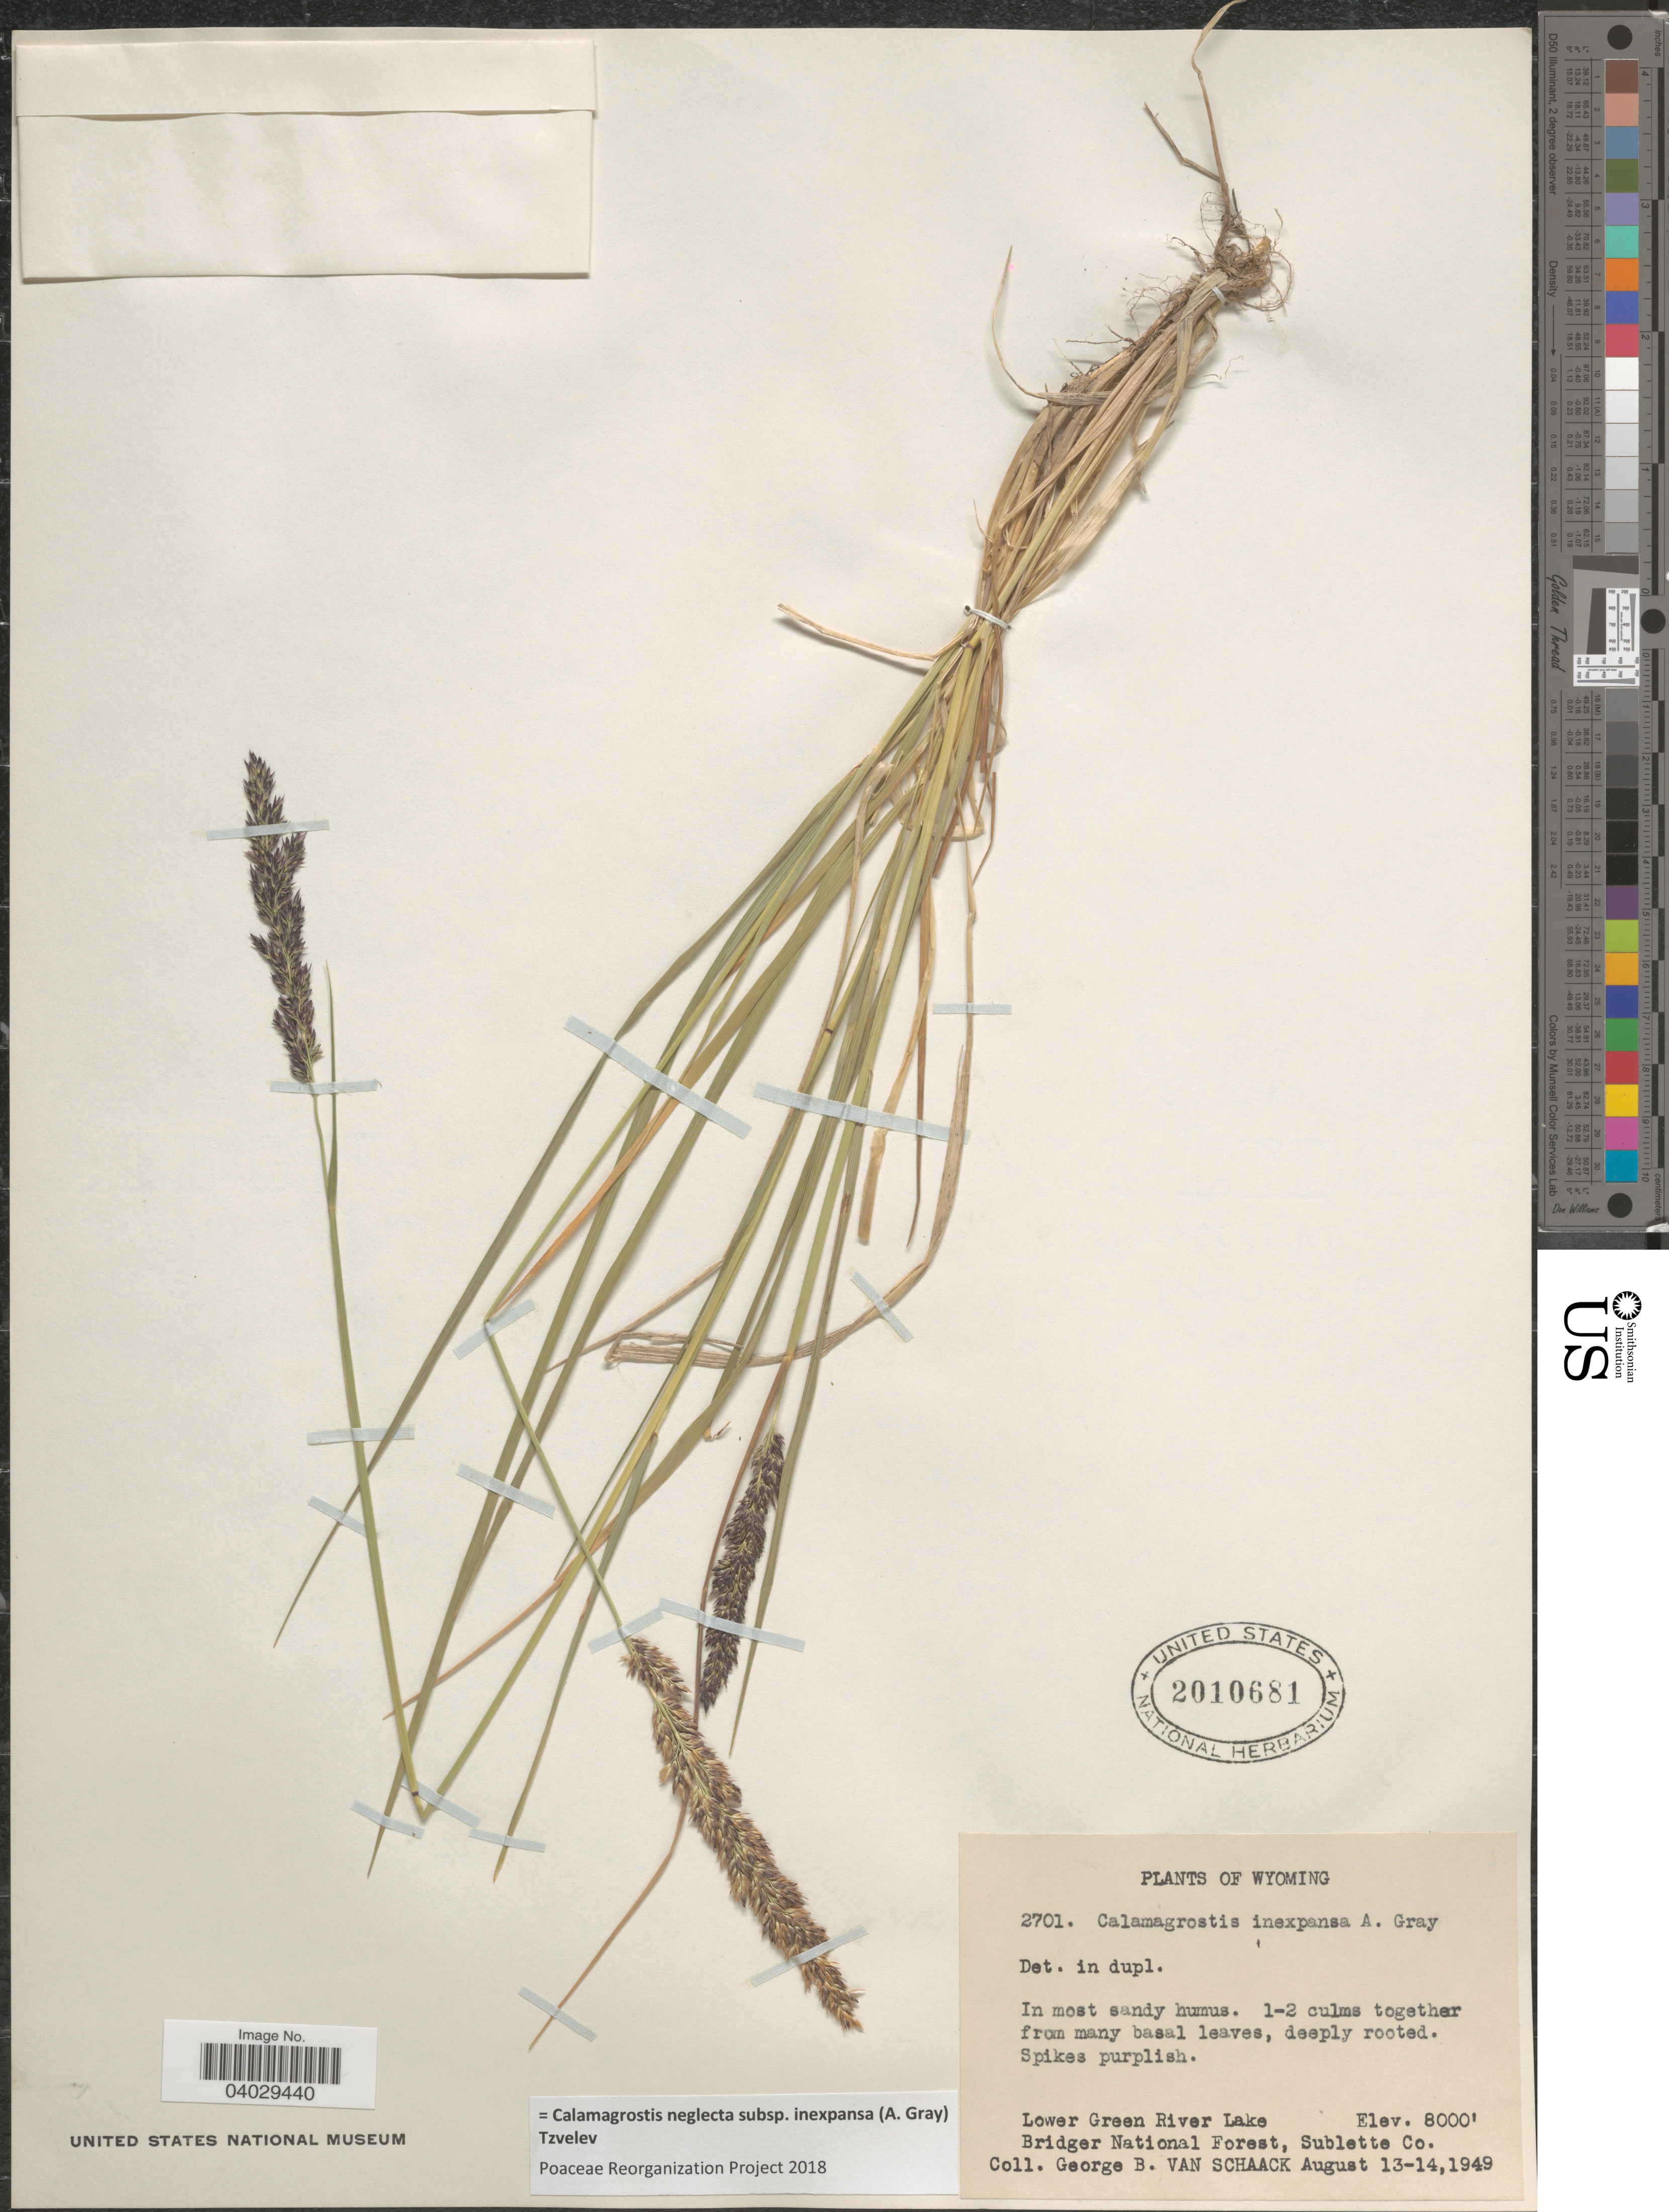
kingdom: Plantae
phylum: Tracheophyta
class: Liliopsida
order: Poales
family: Poaceae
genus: Calamagrostis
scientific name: Calamagrostis neglecta subsp. inexpansa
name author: (A. Gray) Tzvelev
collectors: G. Van Schaack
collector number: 2701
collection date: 1949-08-13/1949-08-14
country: United States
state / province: Wyoming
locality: Lower Green River Lake. Bridger National Forest, Sublette Co.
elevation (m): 2438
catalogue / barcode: US 2010681